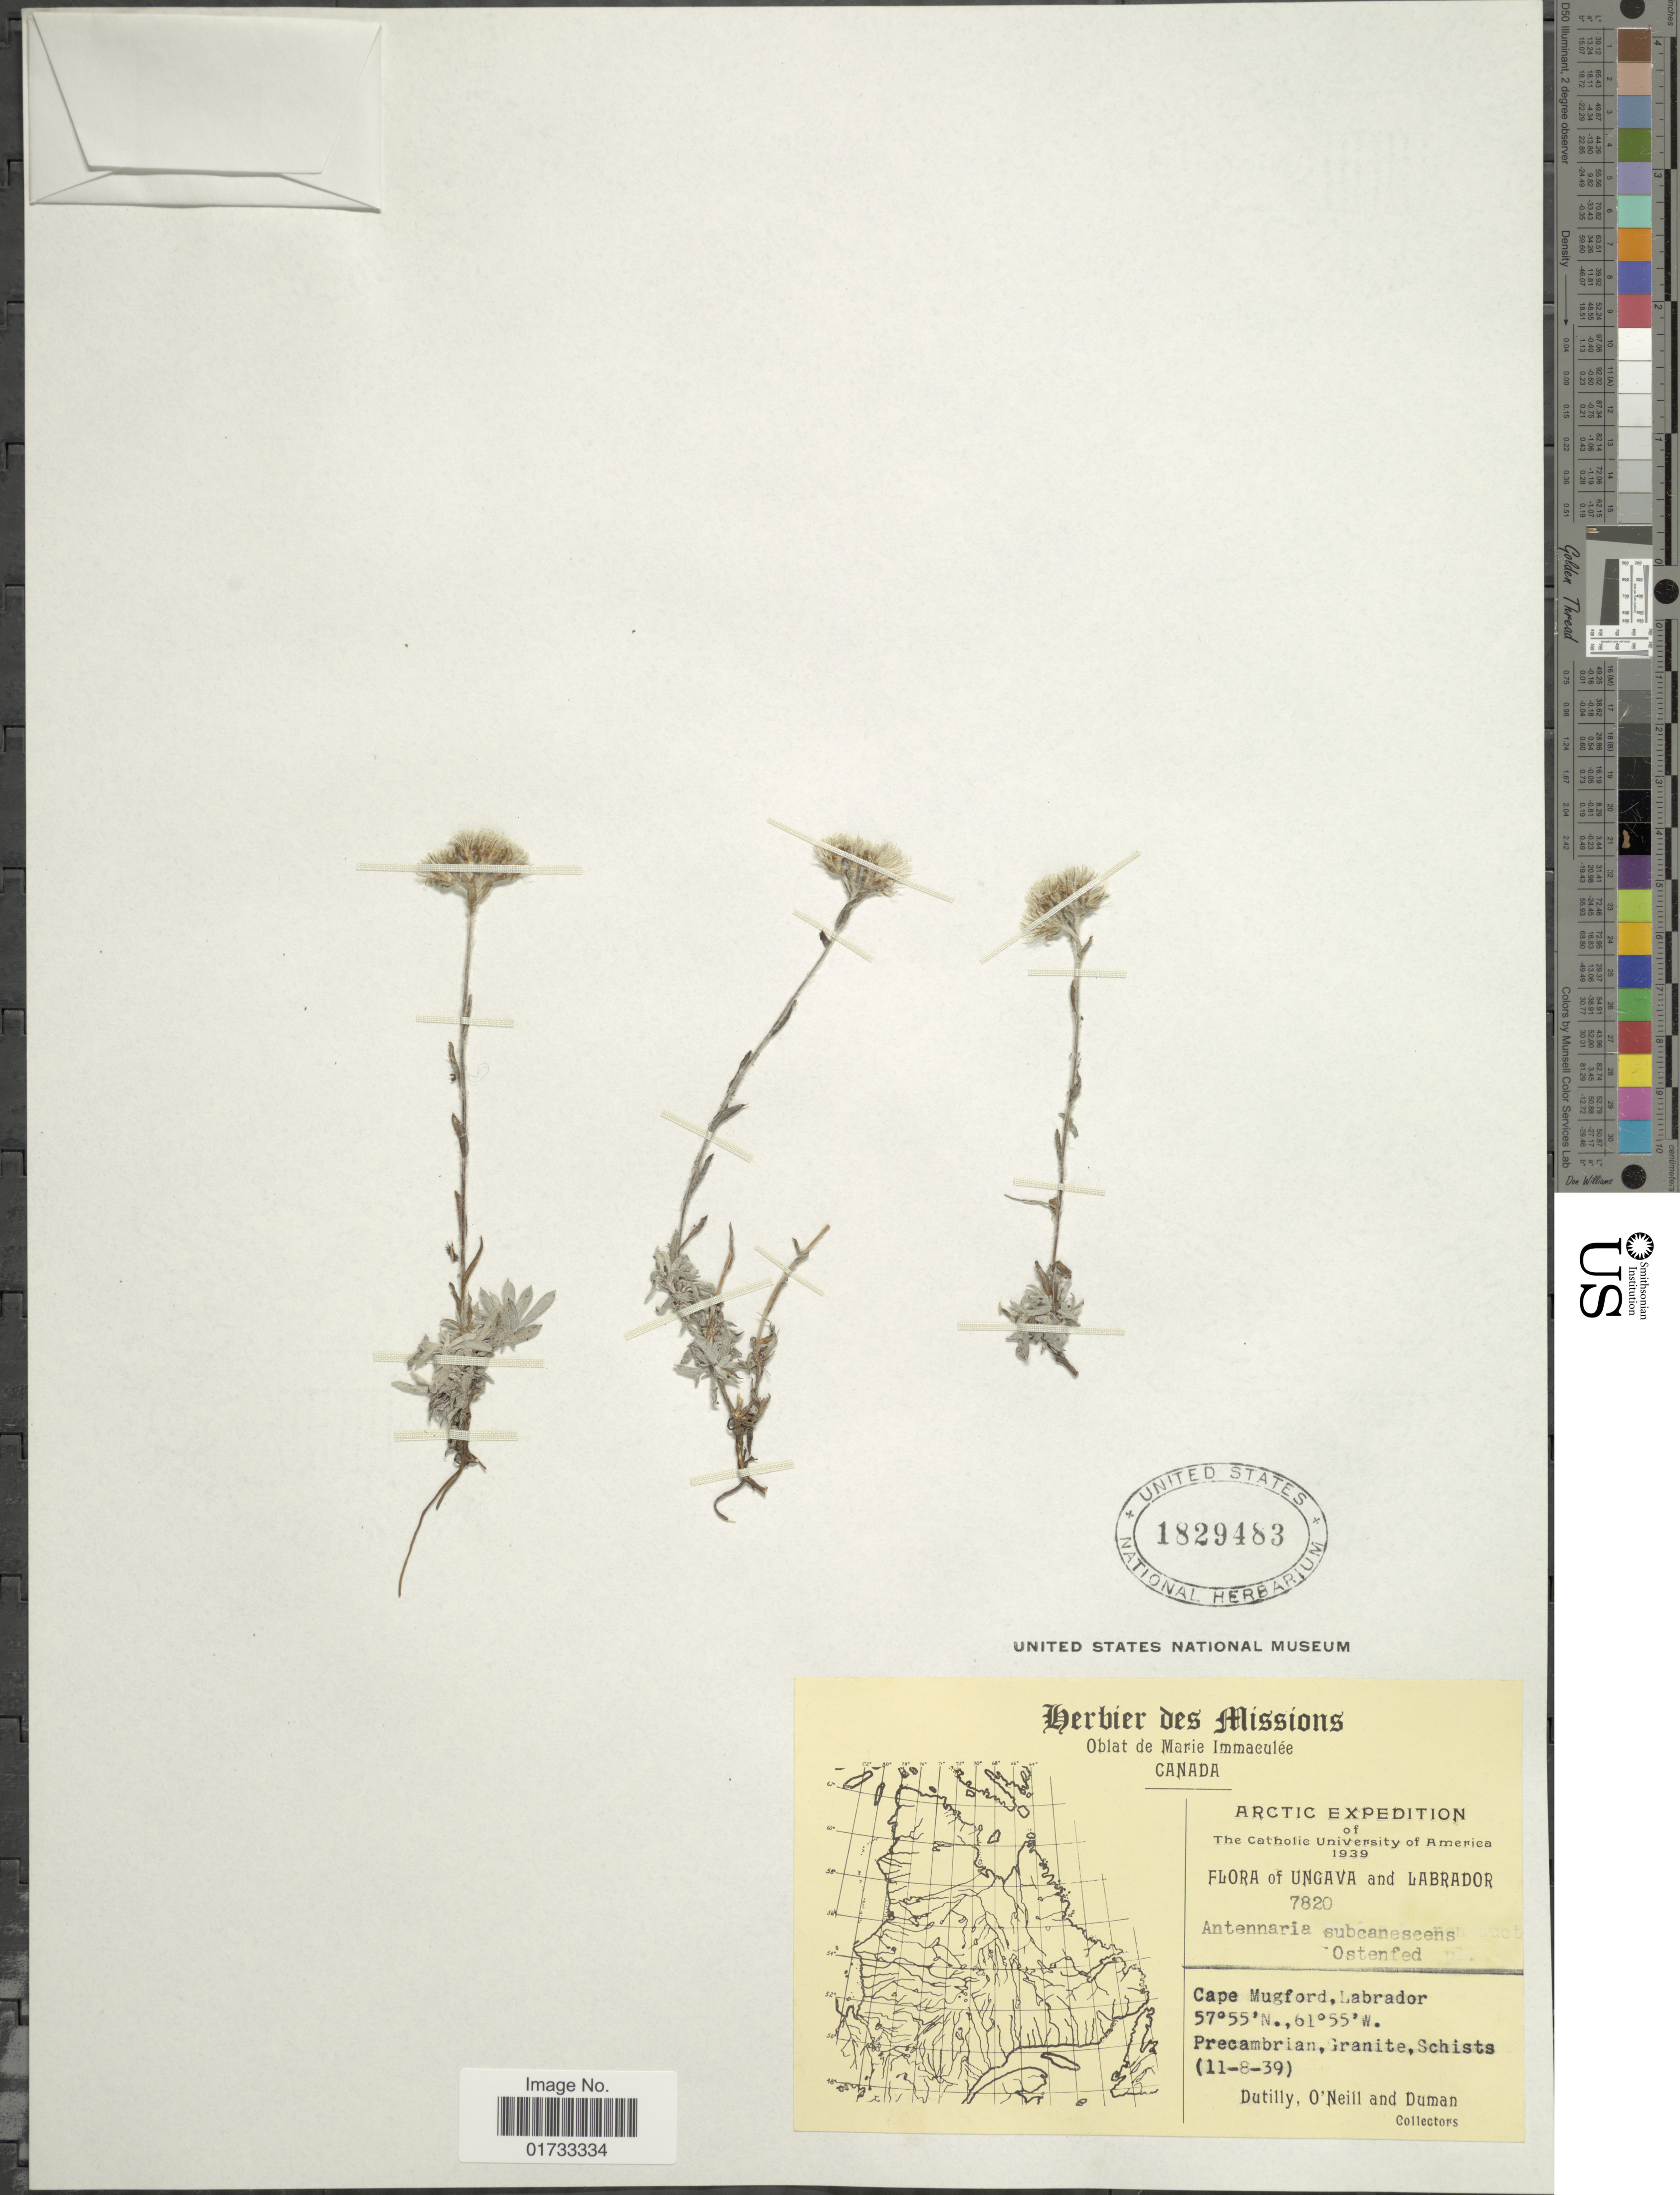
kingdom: Plantae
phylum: Tracheophyta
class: Magnoliopsida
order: Asterales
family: Asteraceae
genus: Antennaria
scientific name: Antennaria subcanescens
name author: Ostenf. ex Malte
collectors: -. Dutilly, -. O'Neill & -. Duman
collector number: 7820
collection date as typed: Transcribed d/m/y: 8/11/39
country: Canada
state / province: Newfoundland and Labrador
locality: Ungava and Labrador, Cape Mugford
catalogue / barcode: US 1829483